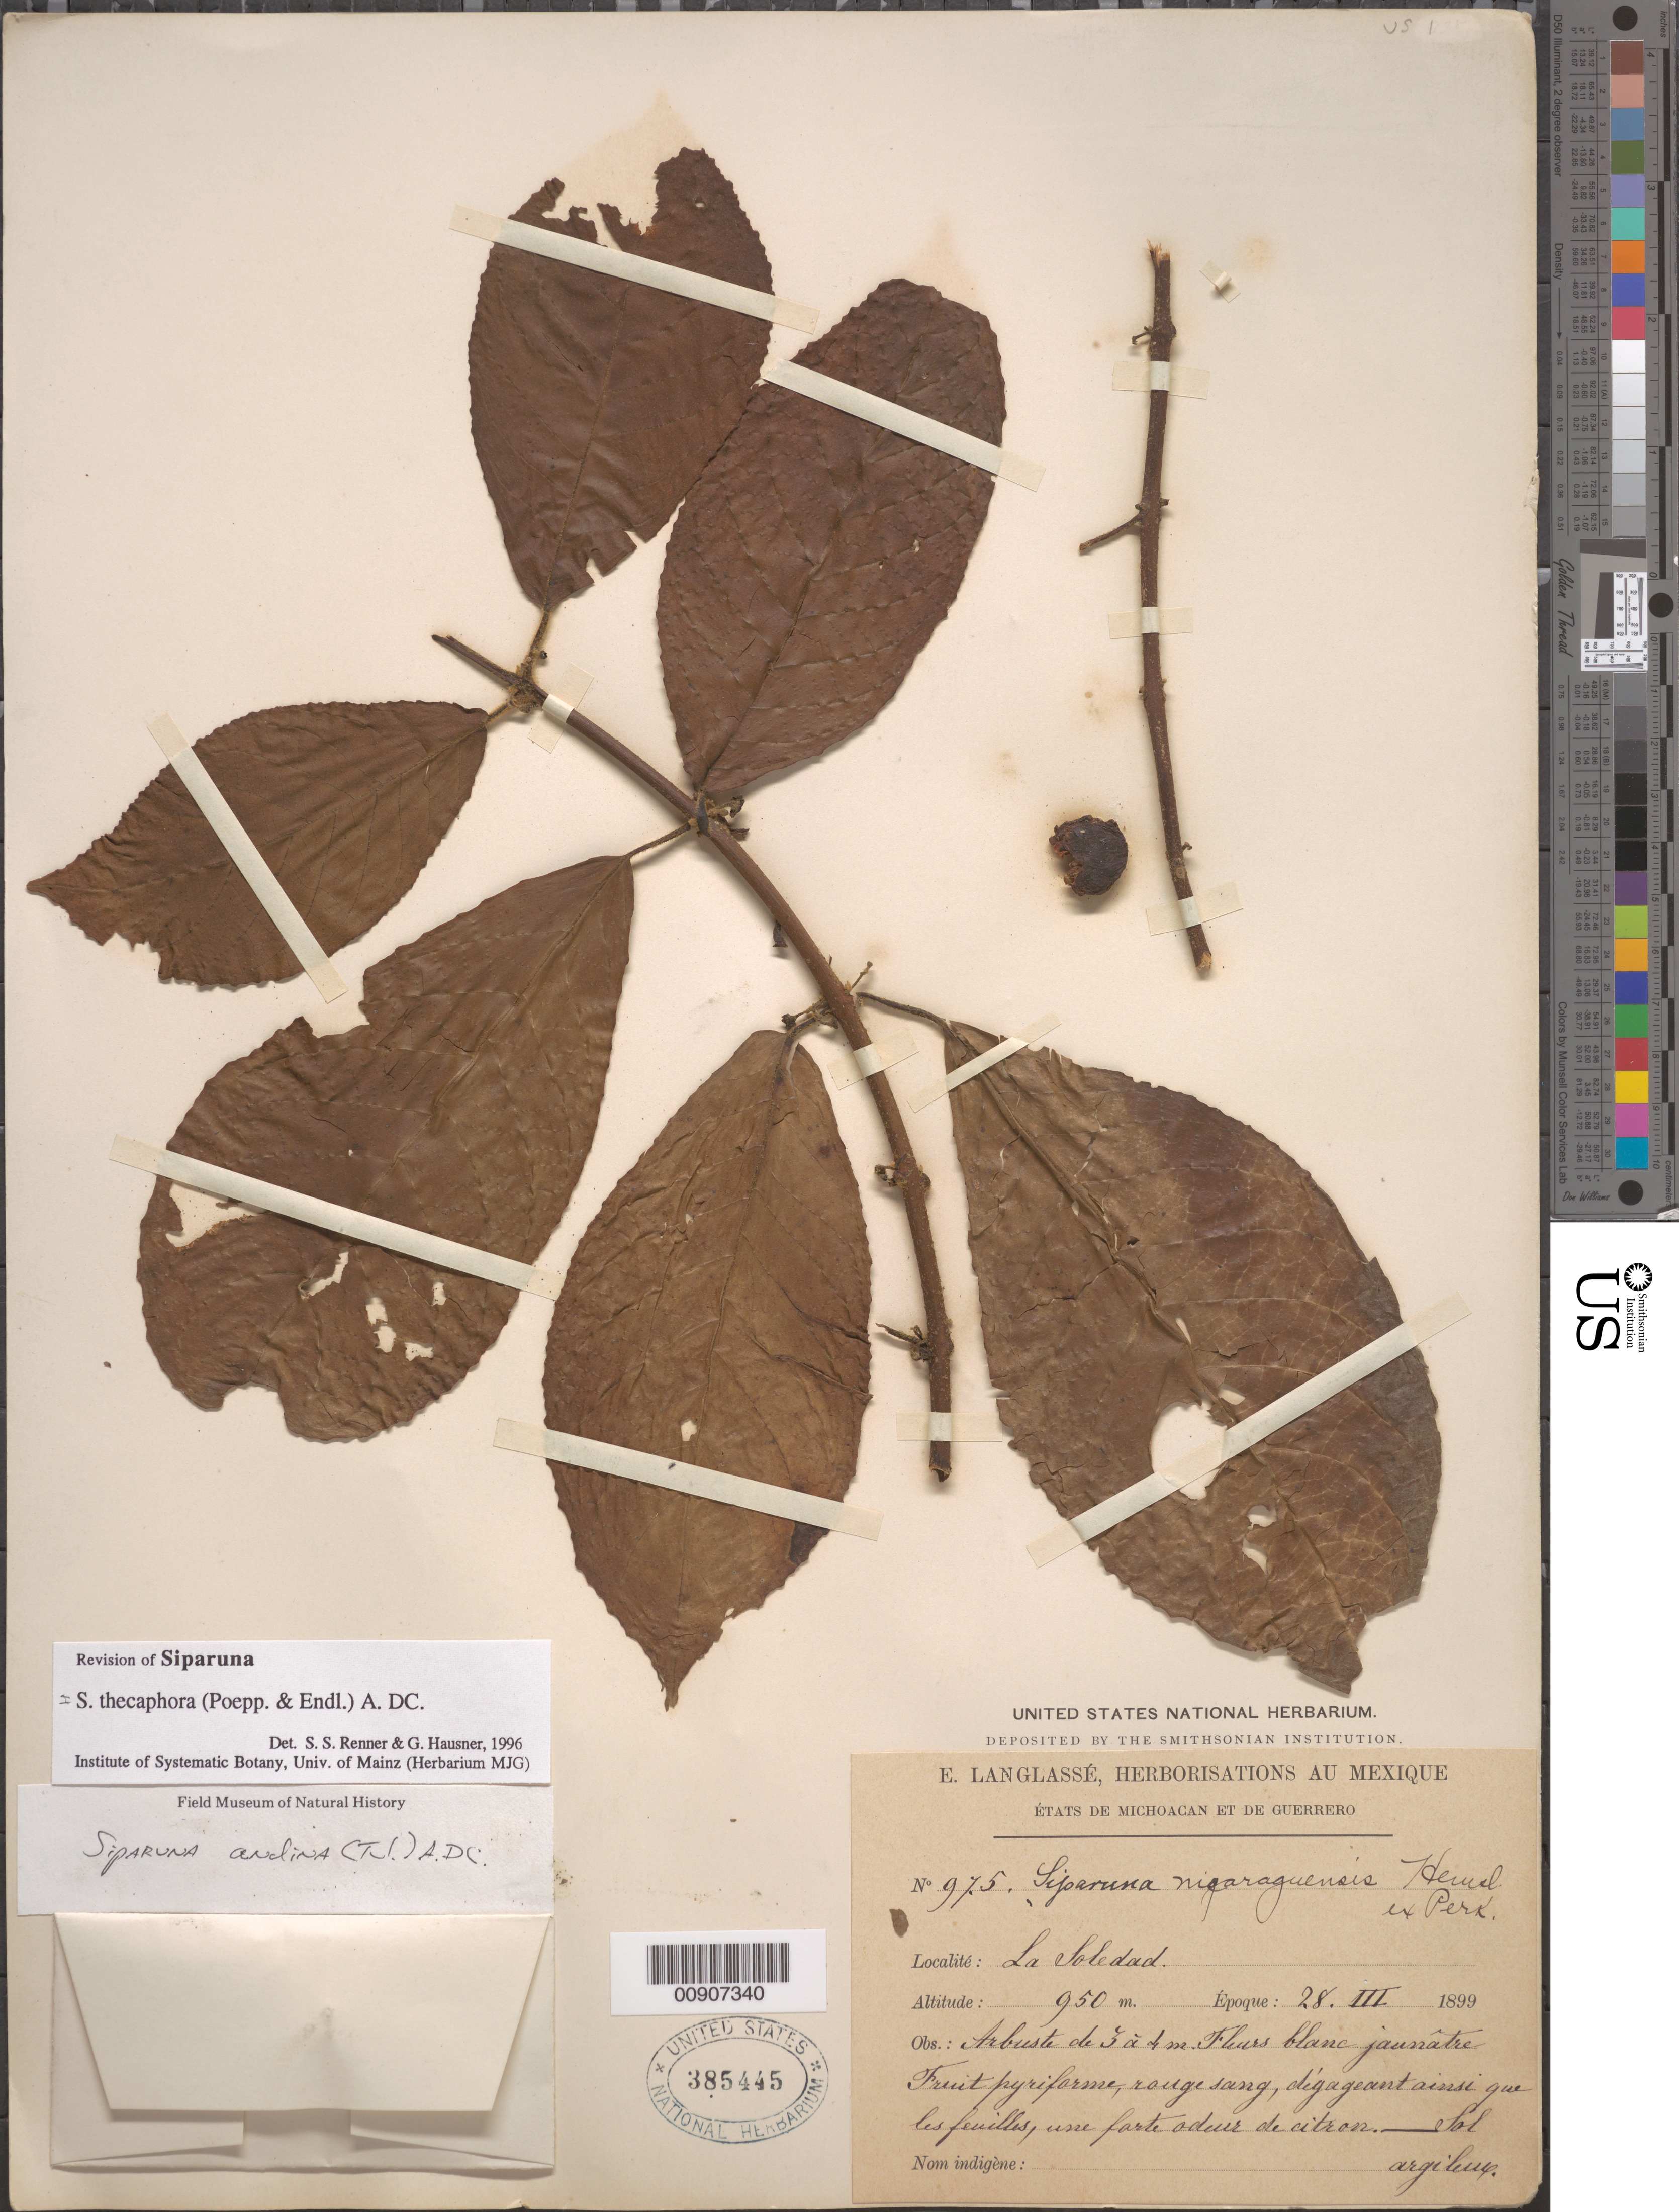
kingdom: Plantae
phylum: Tracheophyta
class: Magnoliopsida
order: Laurales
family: Siparunaceae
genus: Siparuna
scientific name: Siparuna thecaphora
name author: (Poepp. & Endl.) A. DC.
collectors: E. Langlassé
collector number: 975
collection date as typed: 28 Mar 1899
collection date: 1899-03-28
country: Mexico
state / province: Guerrero / Michoacán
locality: La Soledad. Ètats de Michoacán et de Guerrero.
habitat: Sol argileux.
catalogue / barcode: US 385445